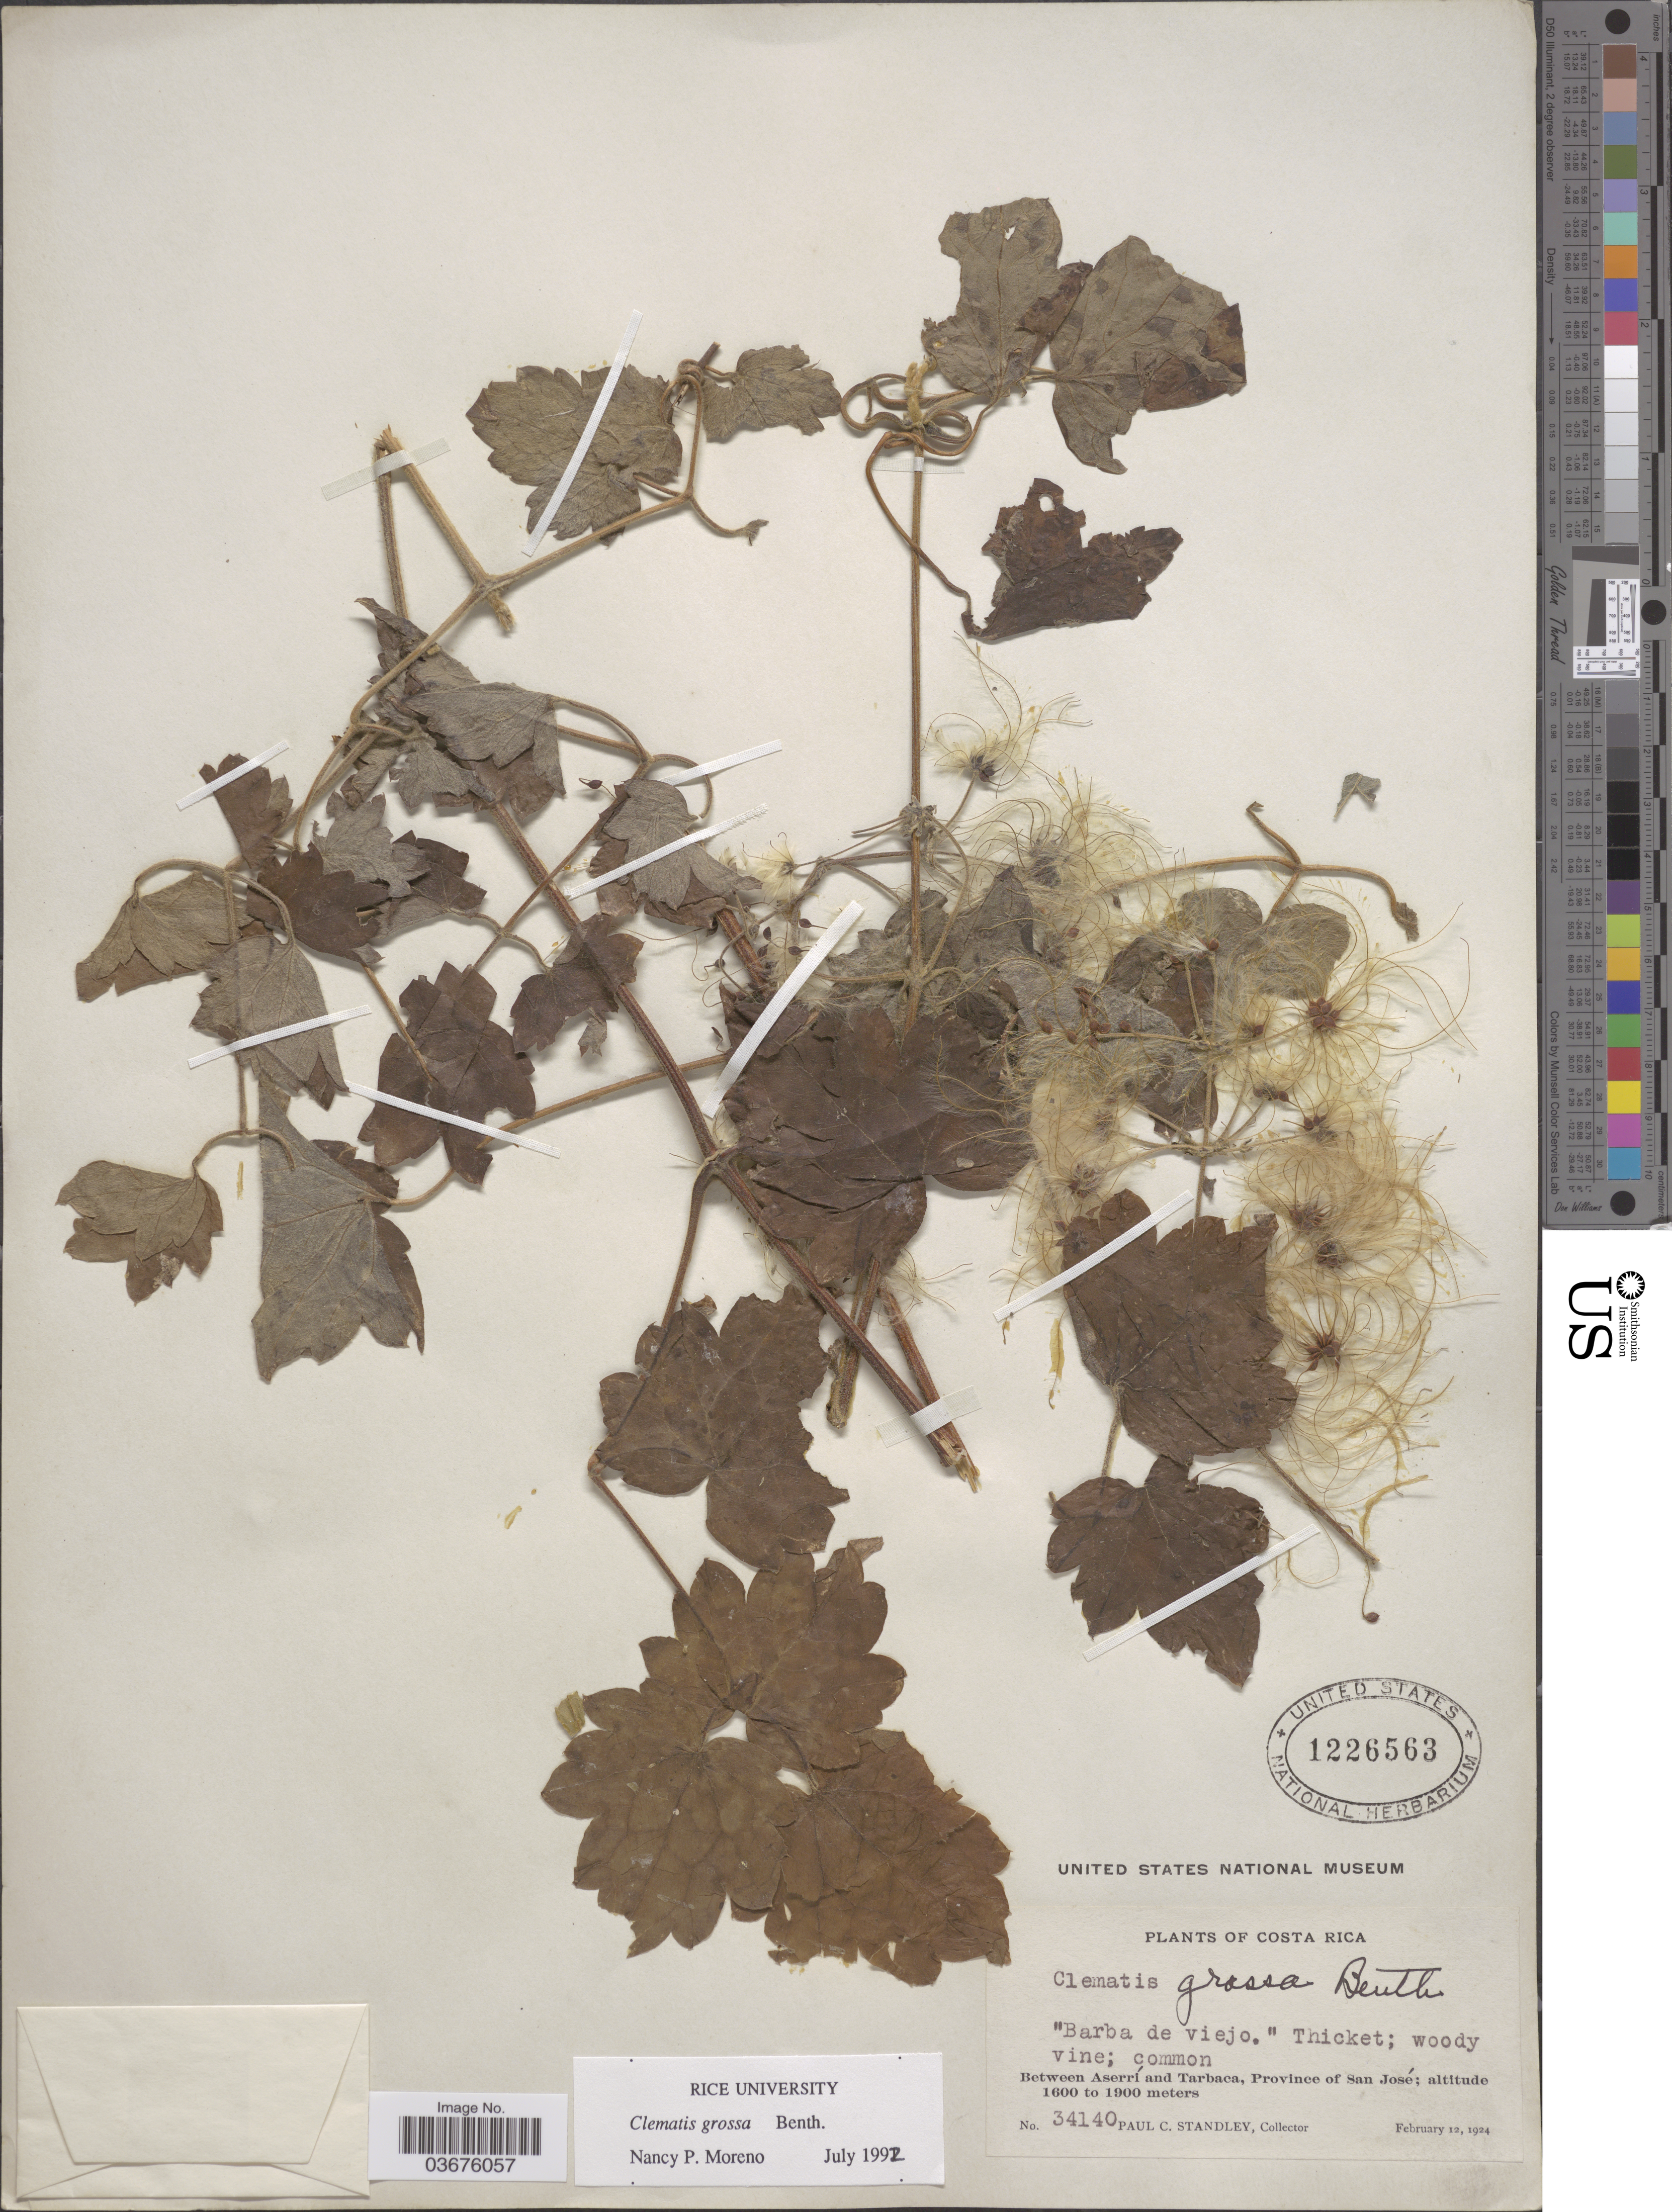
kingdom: Plantae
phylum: Tracheophyta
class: Magnoliopsida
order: Ranunculales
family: Ranunculaceae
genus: Clematis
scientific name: Clematis grossa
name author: Benth.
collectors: P. C. Standley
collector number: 34140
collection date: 1924-02-12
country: Costa Rica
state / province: San José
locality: Between Aserrí and Tarbaca.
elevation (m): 1600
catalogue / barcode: US 1226563